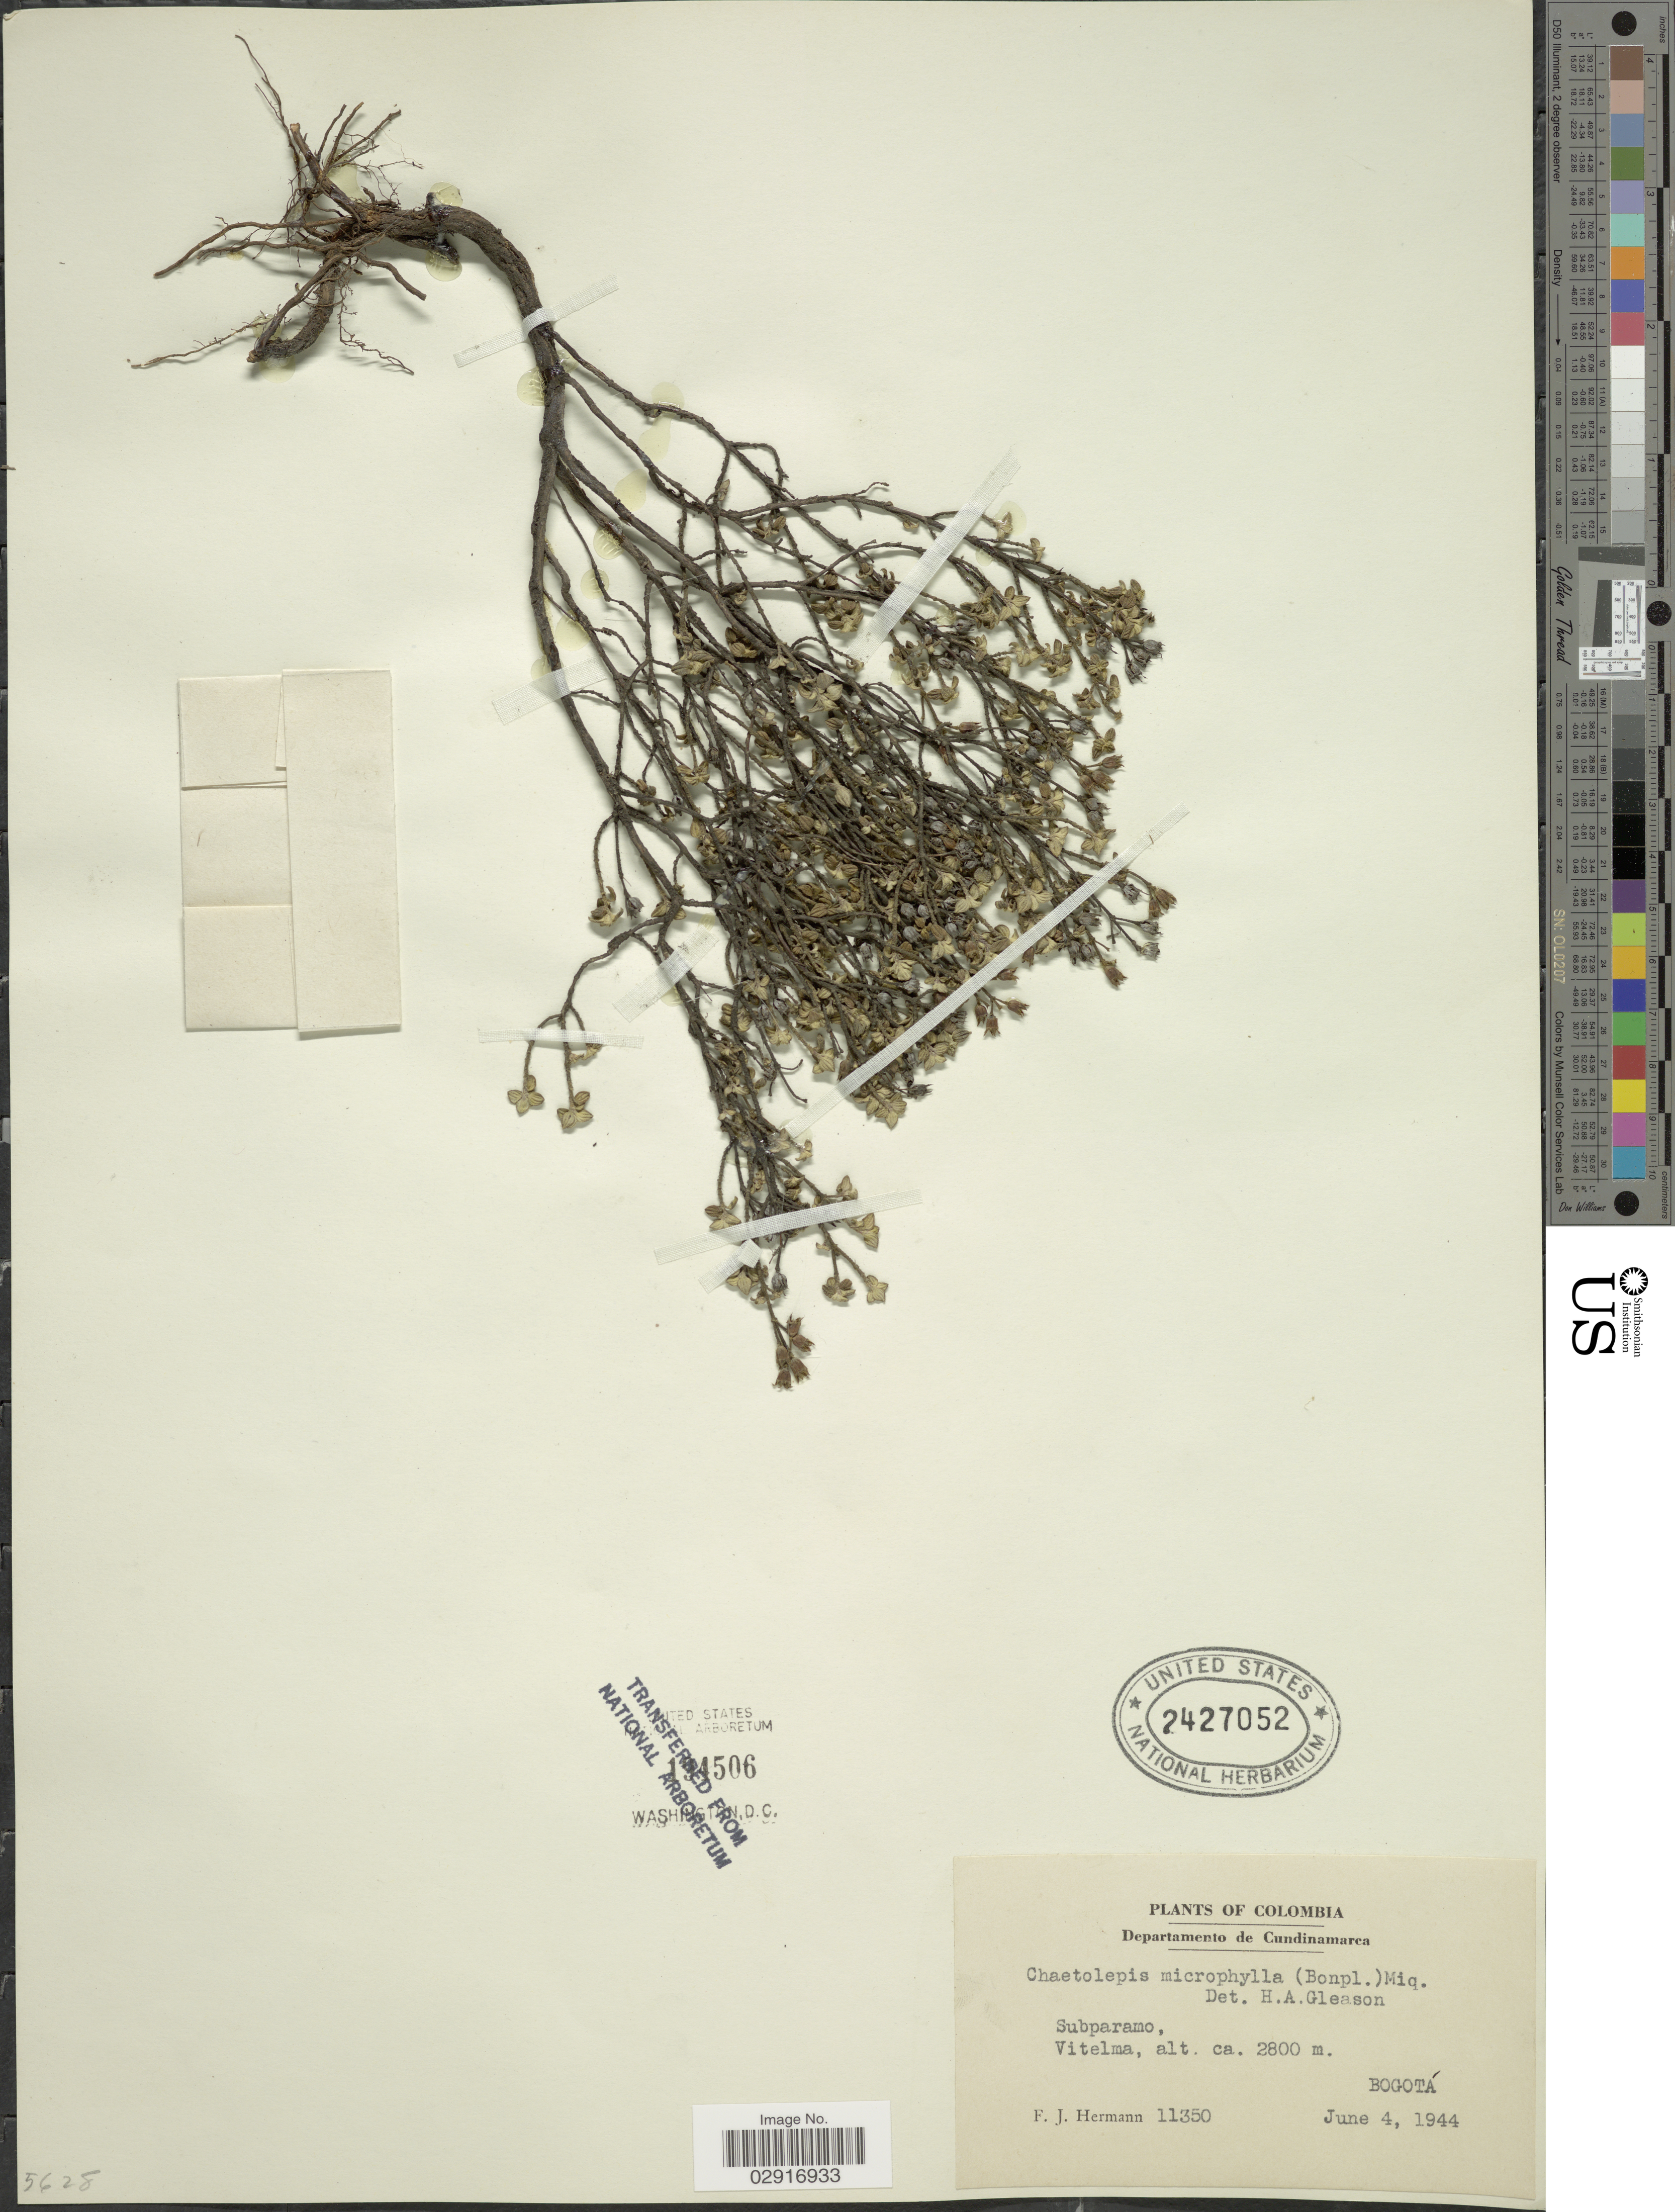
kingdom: Plantae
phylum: Tracheophyta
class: Magnoliopsida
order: Myrtales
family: Melastomataceae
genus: Chaetolepis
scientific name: Chaetolepis microphylla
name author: (Bonpl.) Miq.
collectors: F. J. Hermann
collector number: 11350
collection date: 1944-06-04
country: Colombia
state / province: Cundinamarca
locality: Departamento de Cundinamarca. Vitelma, Bogotá.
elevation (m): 2800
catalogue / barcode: US 2427052